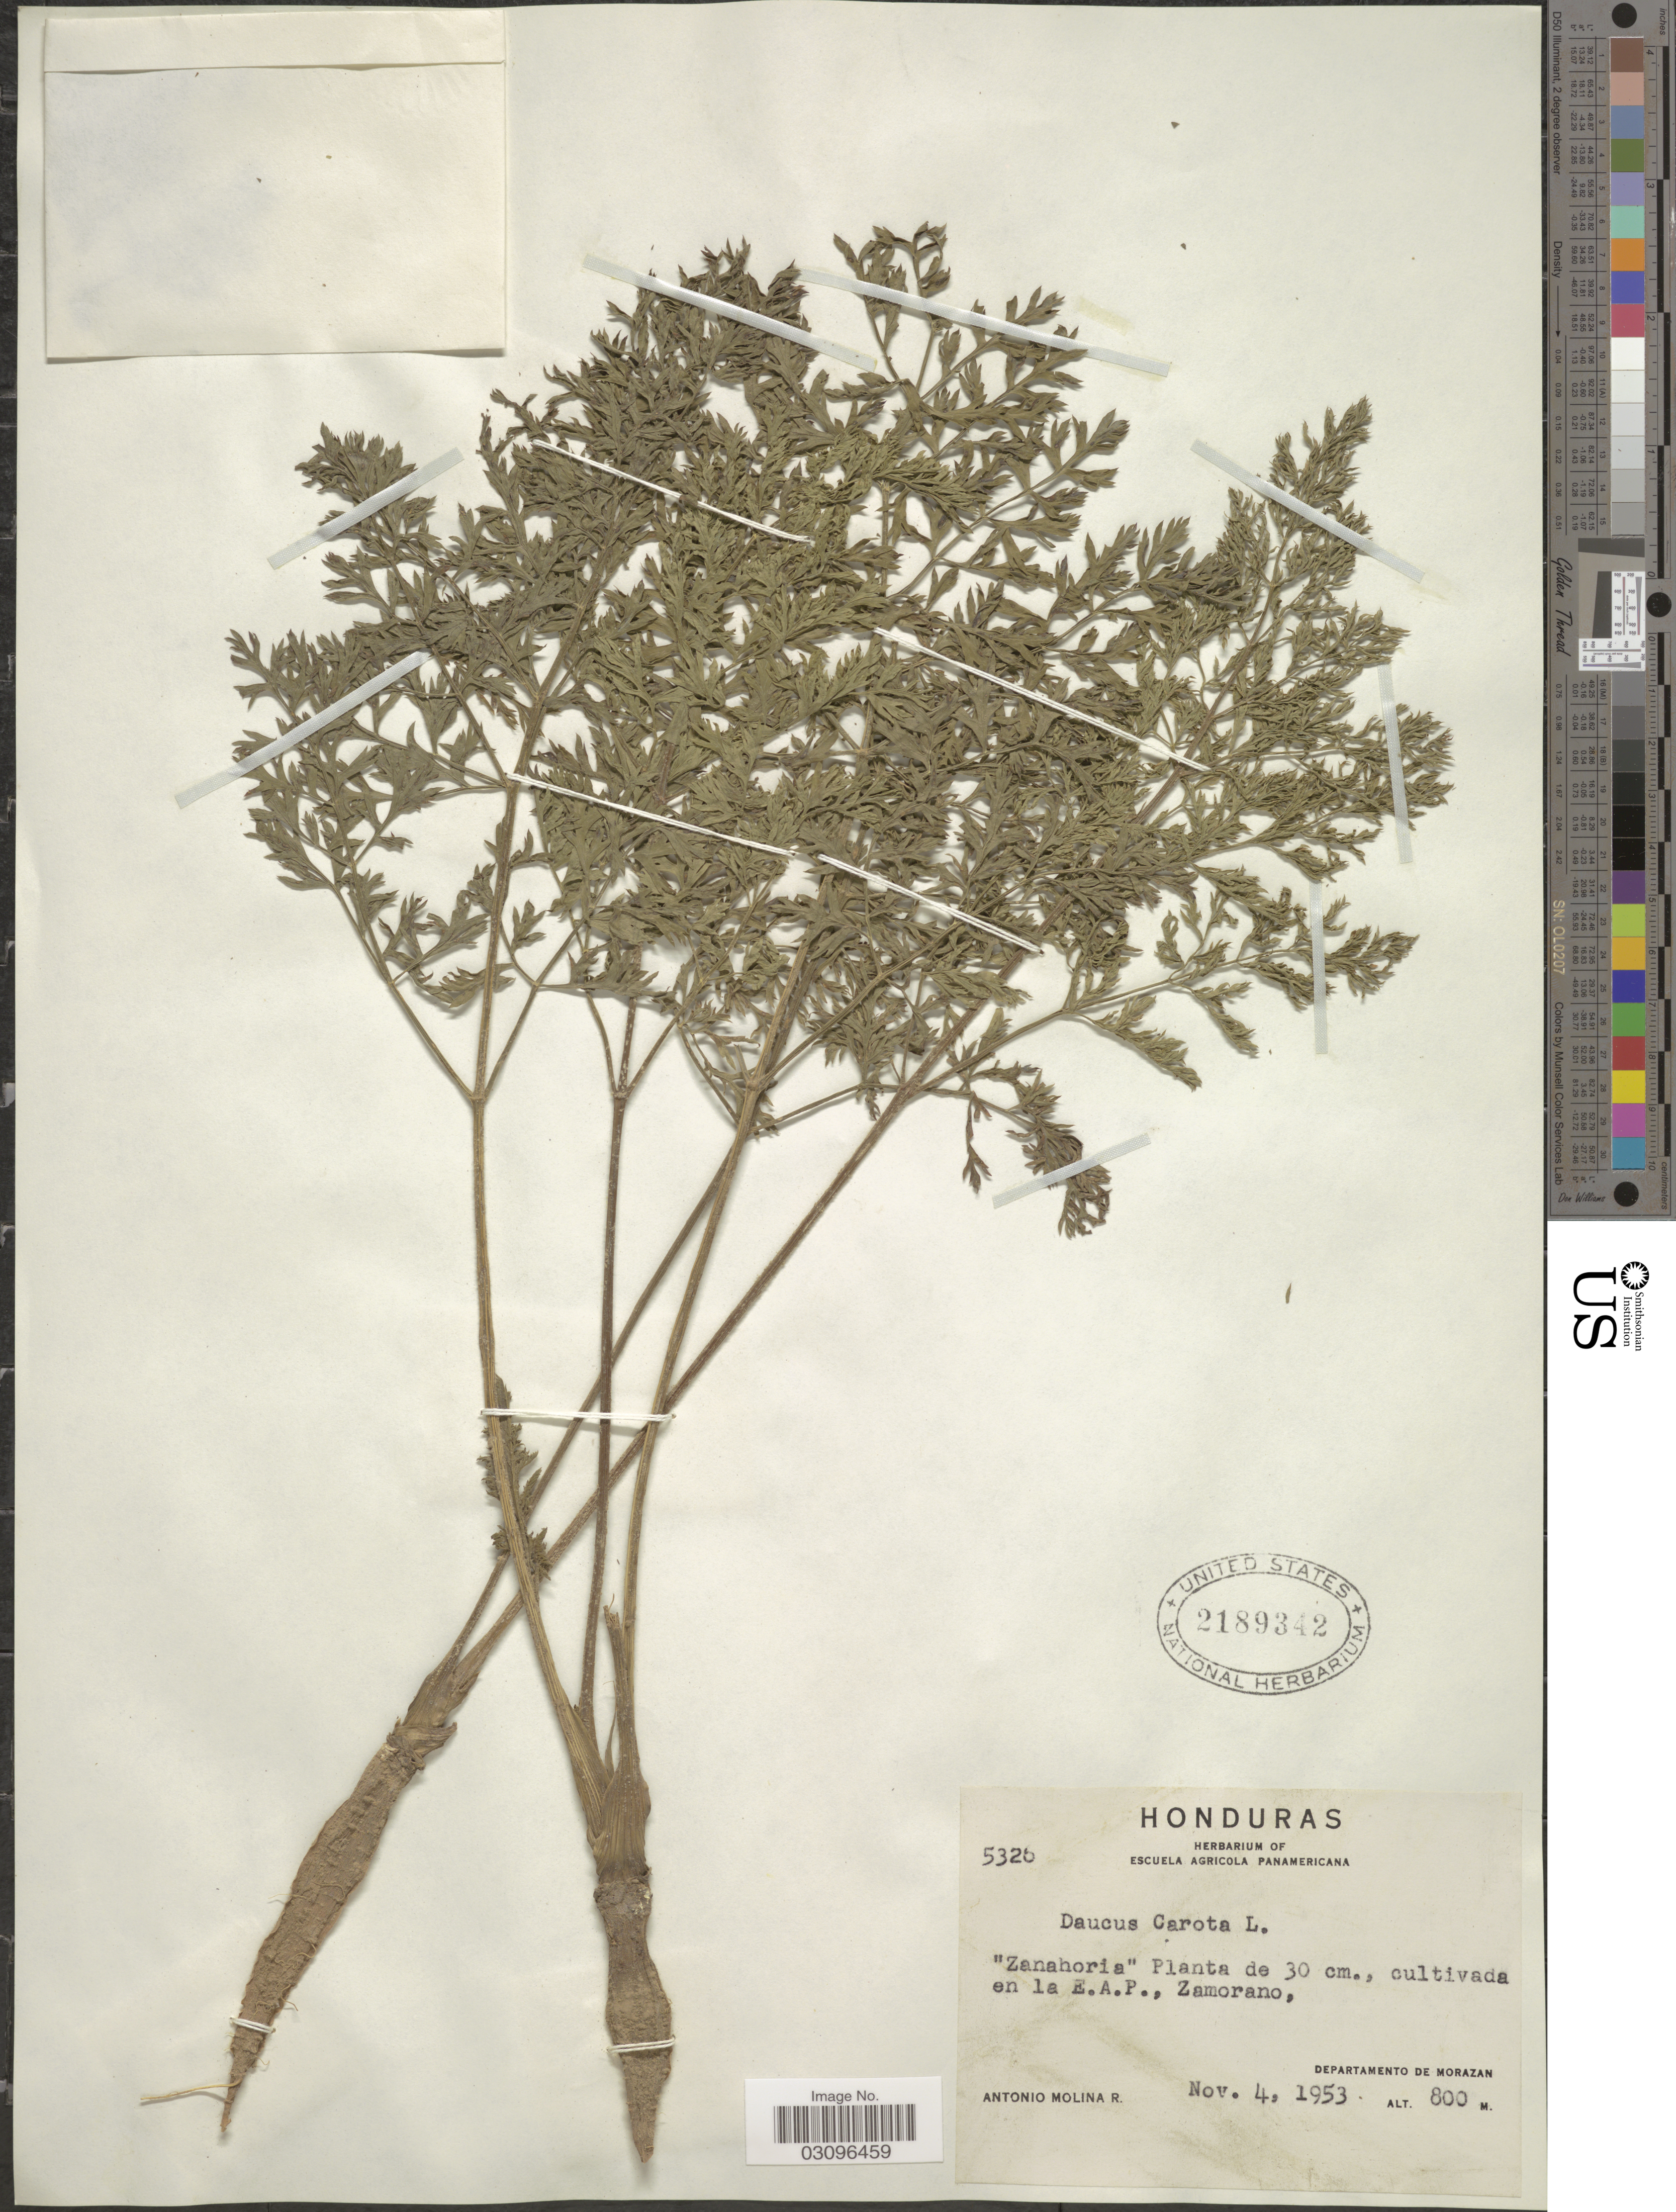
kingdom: Plantae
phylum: Tracheophyta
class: Magnoliopsida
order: Apiales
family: Apiaceae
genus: Daucus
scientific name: Daucus carota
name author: L.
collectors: A. Molina R.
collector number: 5326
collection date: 1953-11-04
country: Honduras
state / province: Fco. Morazán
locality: En la E.A.P., Zamorano, Departamento de Morazan.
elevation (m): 800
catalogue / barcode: US 2189342